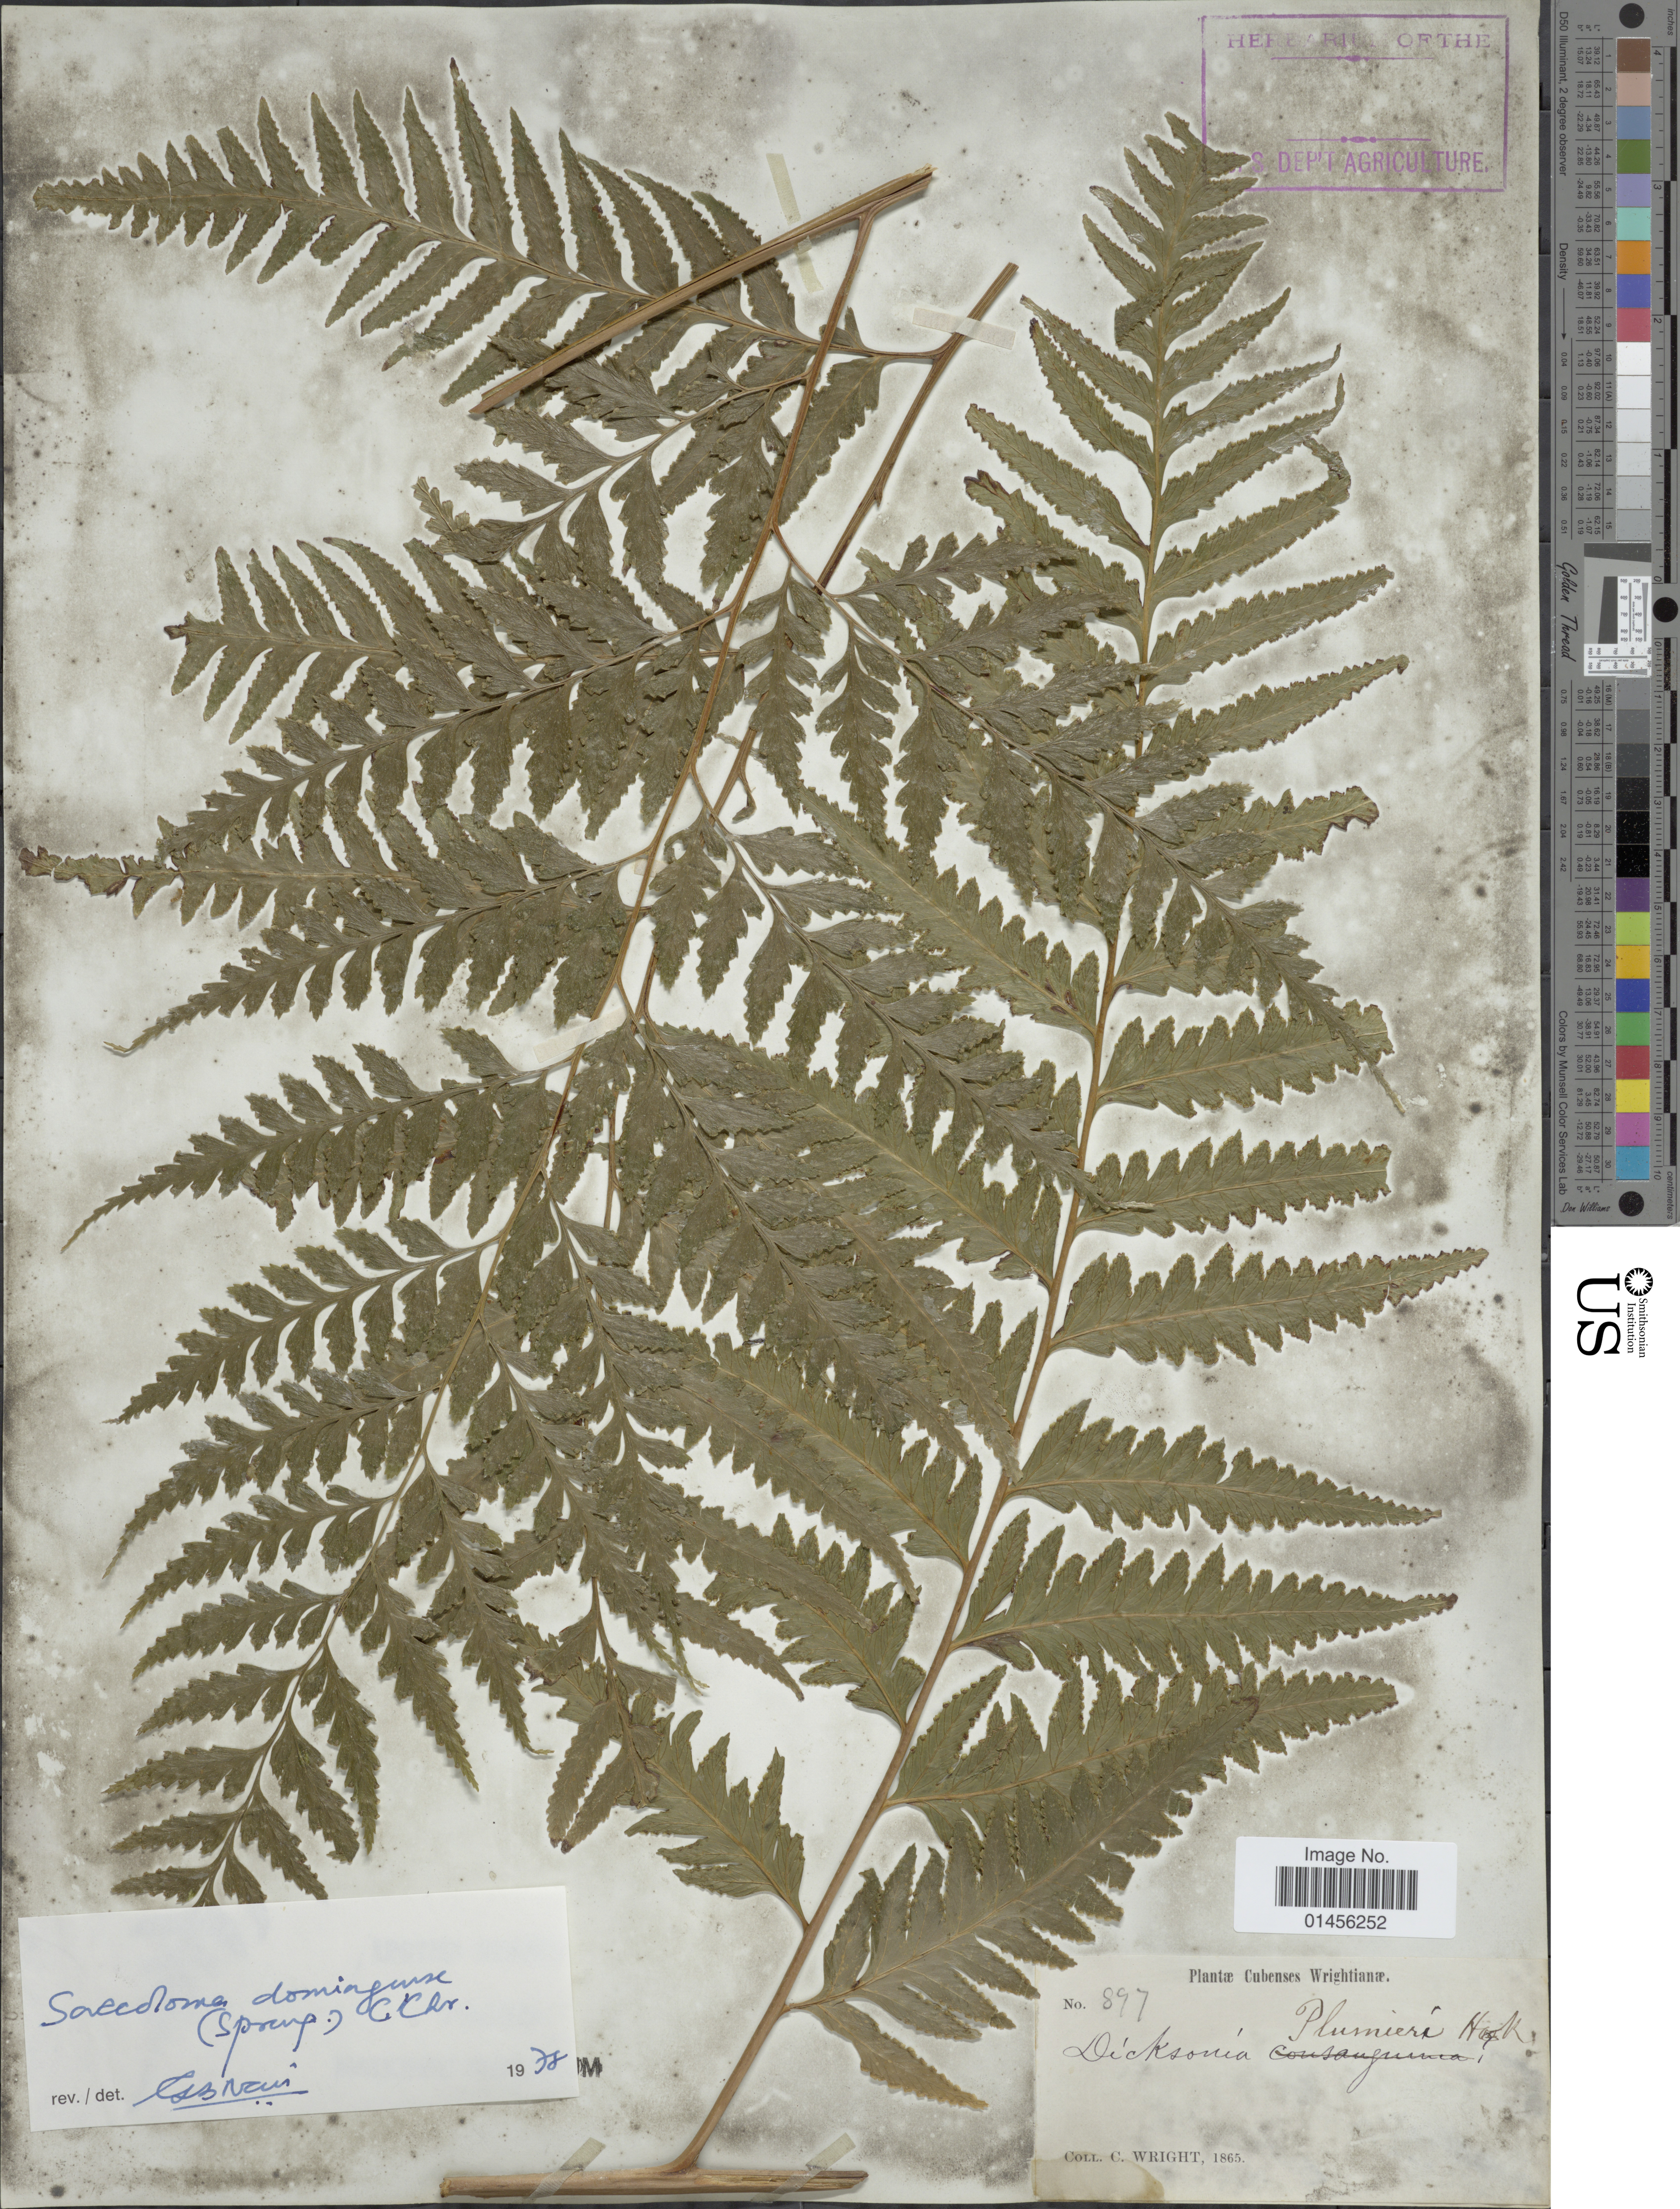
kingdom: Plantae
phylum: Tracheophyta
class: Polypodiopsida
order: Polypodiales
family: Saccolomataceae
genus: Saccoloma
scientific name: Saccoloma domingense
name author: (Spreng.) C. Chr.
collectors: C. Wright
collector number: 897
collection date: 1865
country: Cuba